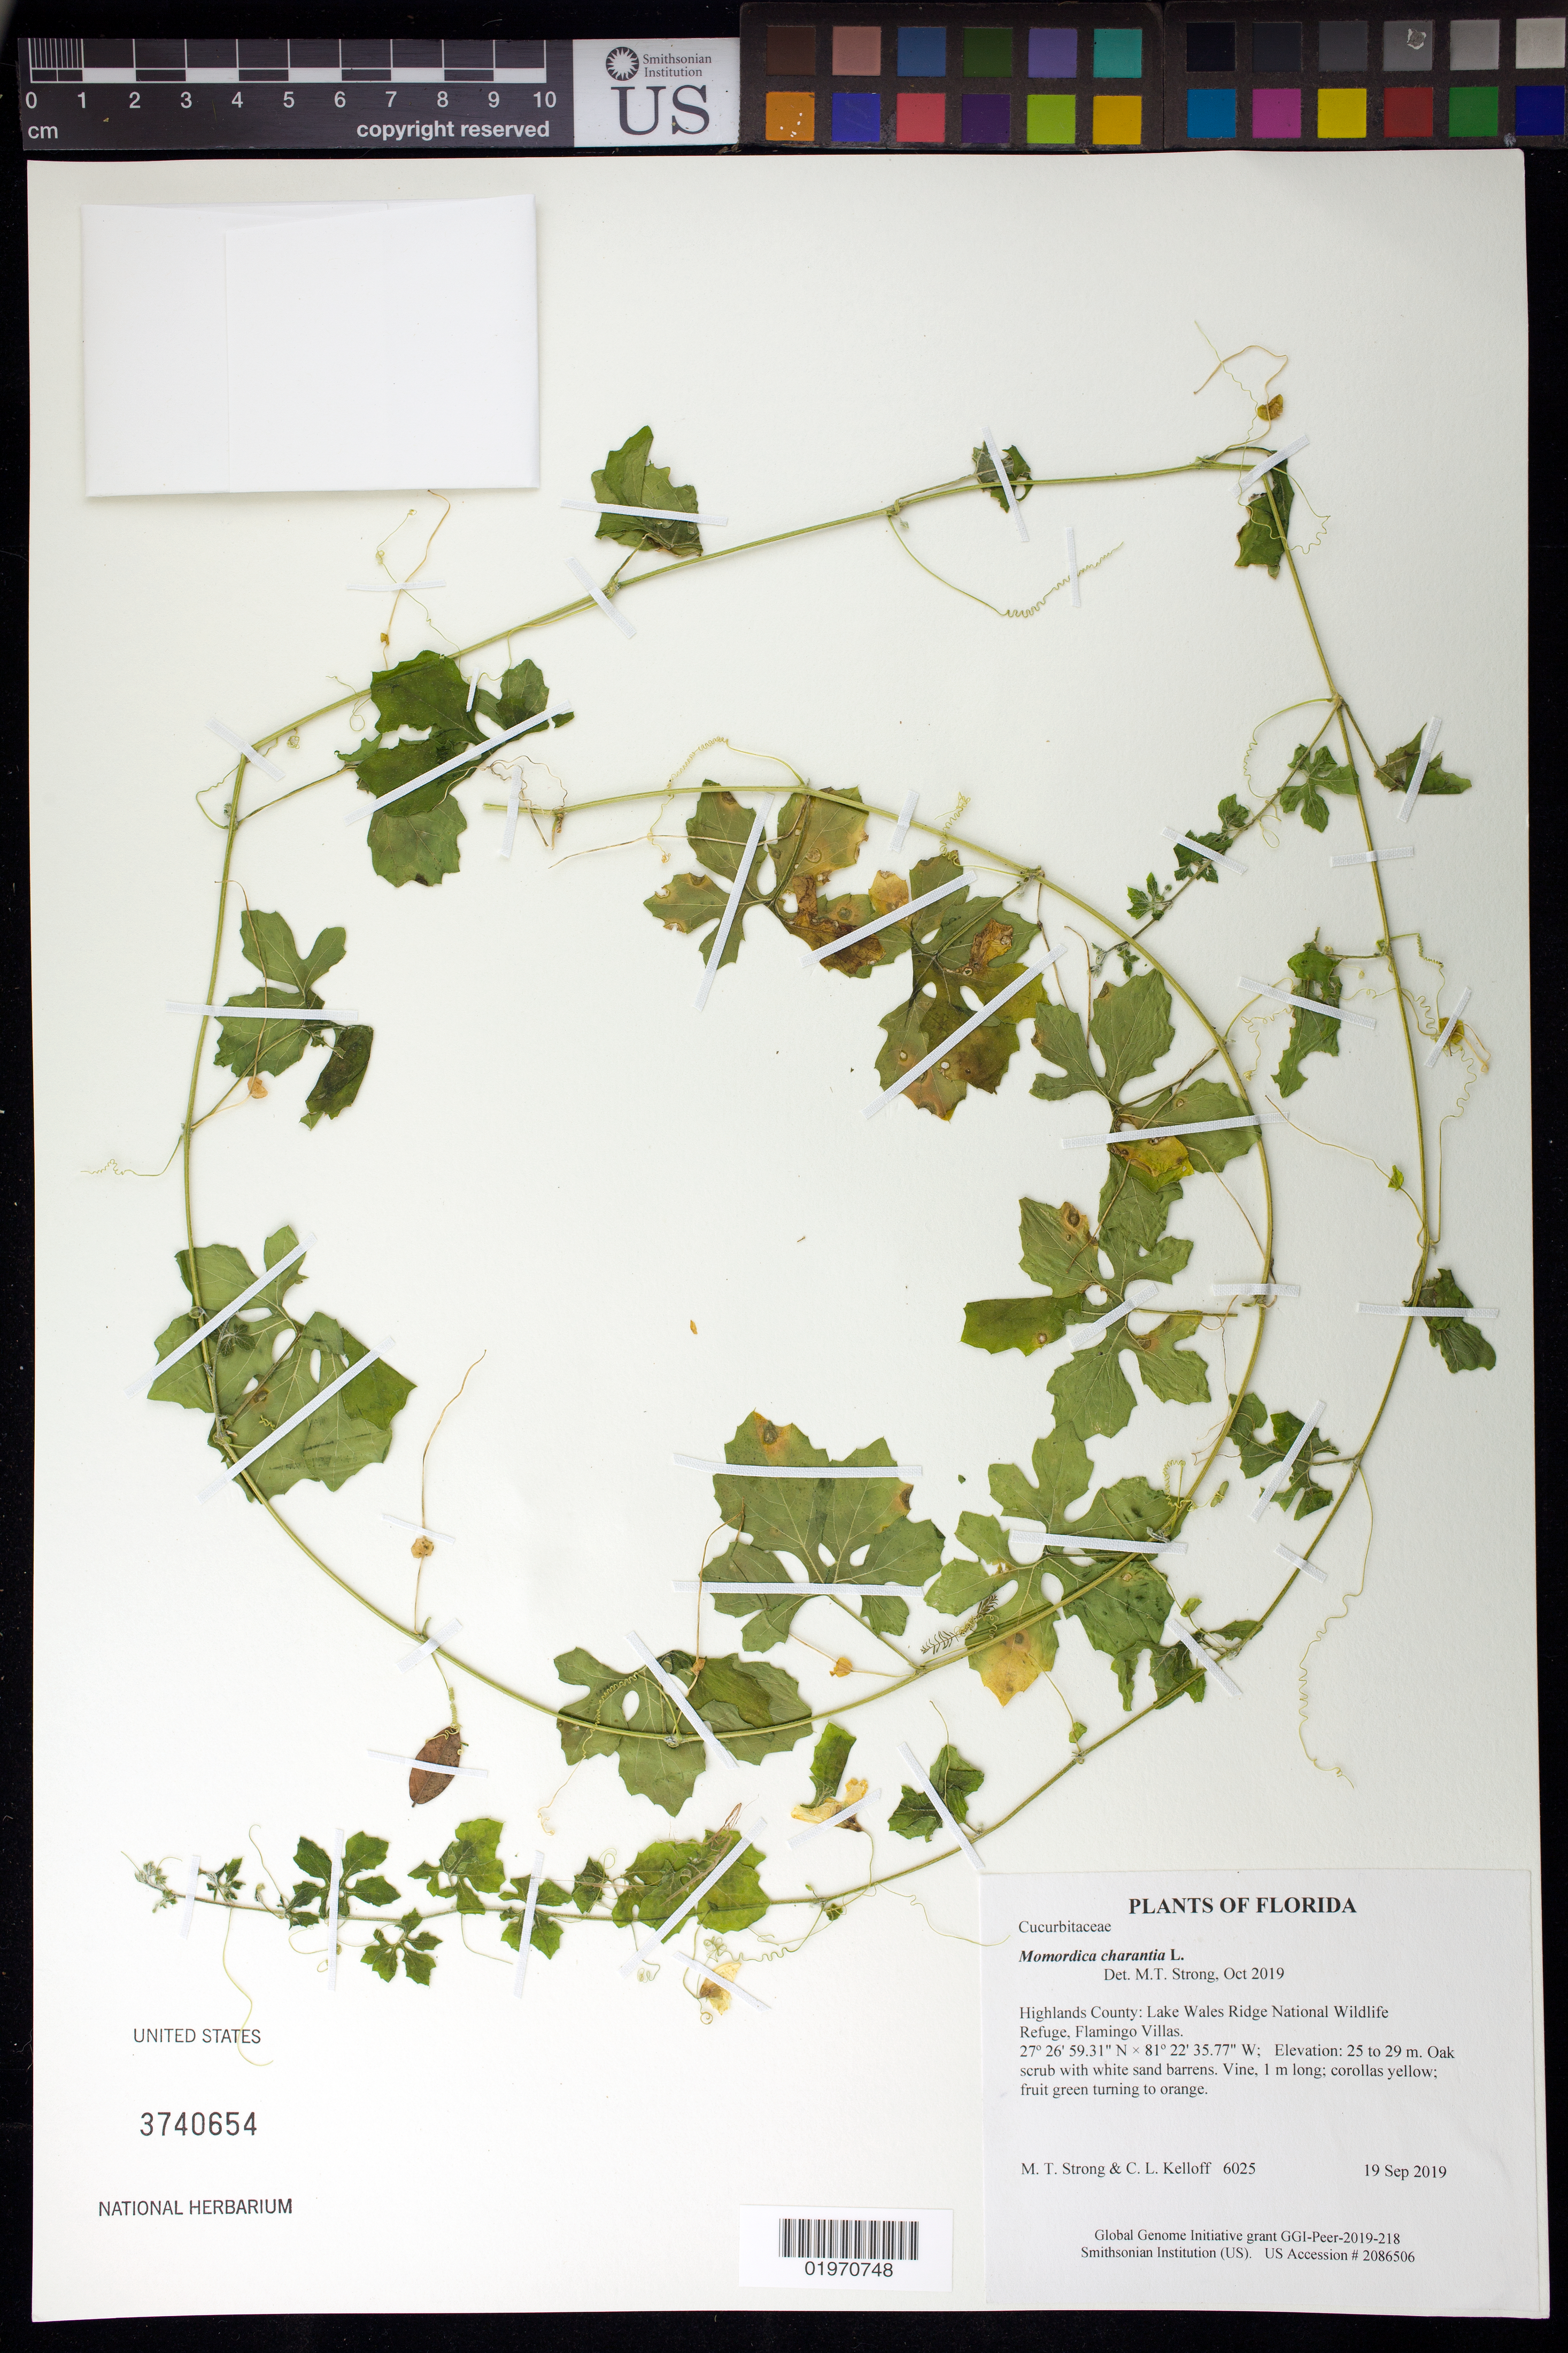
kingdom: Plantae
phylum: Tracheophyta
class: Magnoliopsida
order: Cucurbitales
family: Cucurbitaceae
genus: Momordica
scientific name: Momordica charantia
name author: L.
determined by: Strong, Mark T., (BOT), Smithsonian Institution - National Museum of Natural History (UNITED STATES)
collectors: M. T. Strong & C. L. Kelloff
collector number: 6025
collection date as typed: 19 Sep 2019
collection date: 2019-09-19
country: United States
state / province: Florida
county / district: Highlands County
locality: Lake Wales Ridge National Wildlife Refuge, Flamingo Villas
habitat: Oak scrub with white sand barrens.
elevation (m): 25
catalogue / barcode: US 3740654